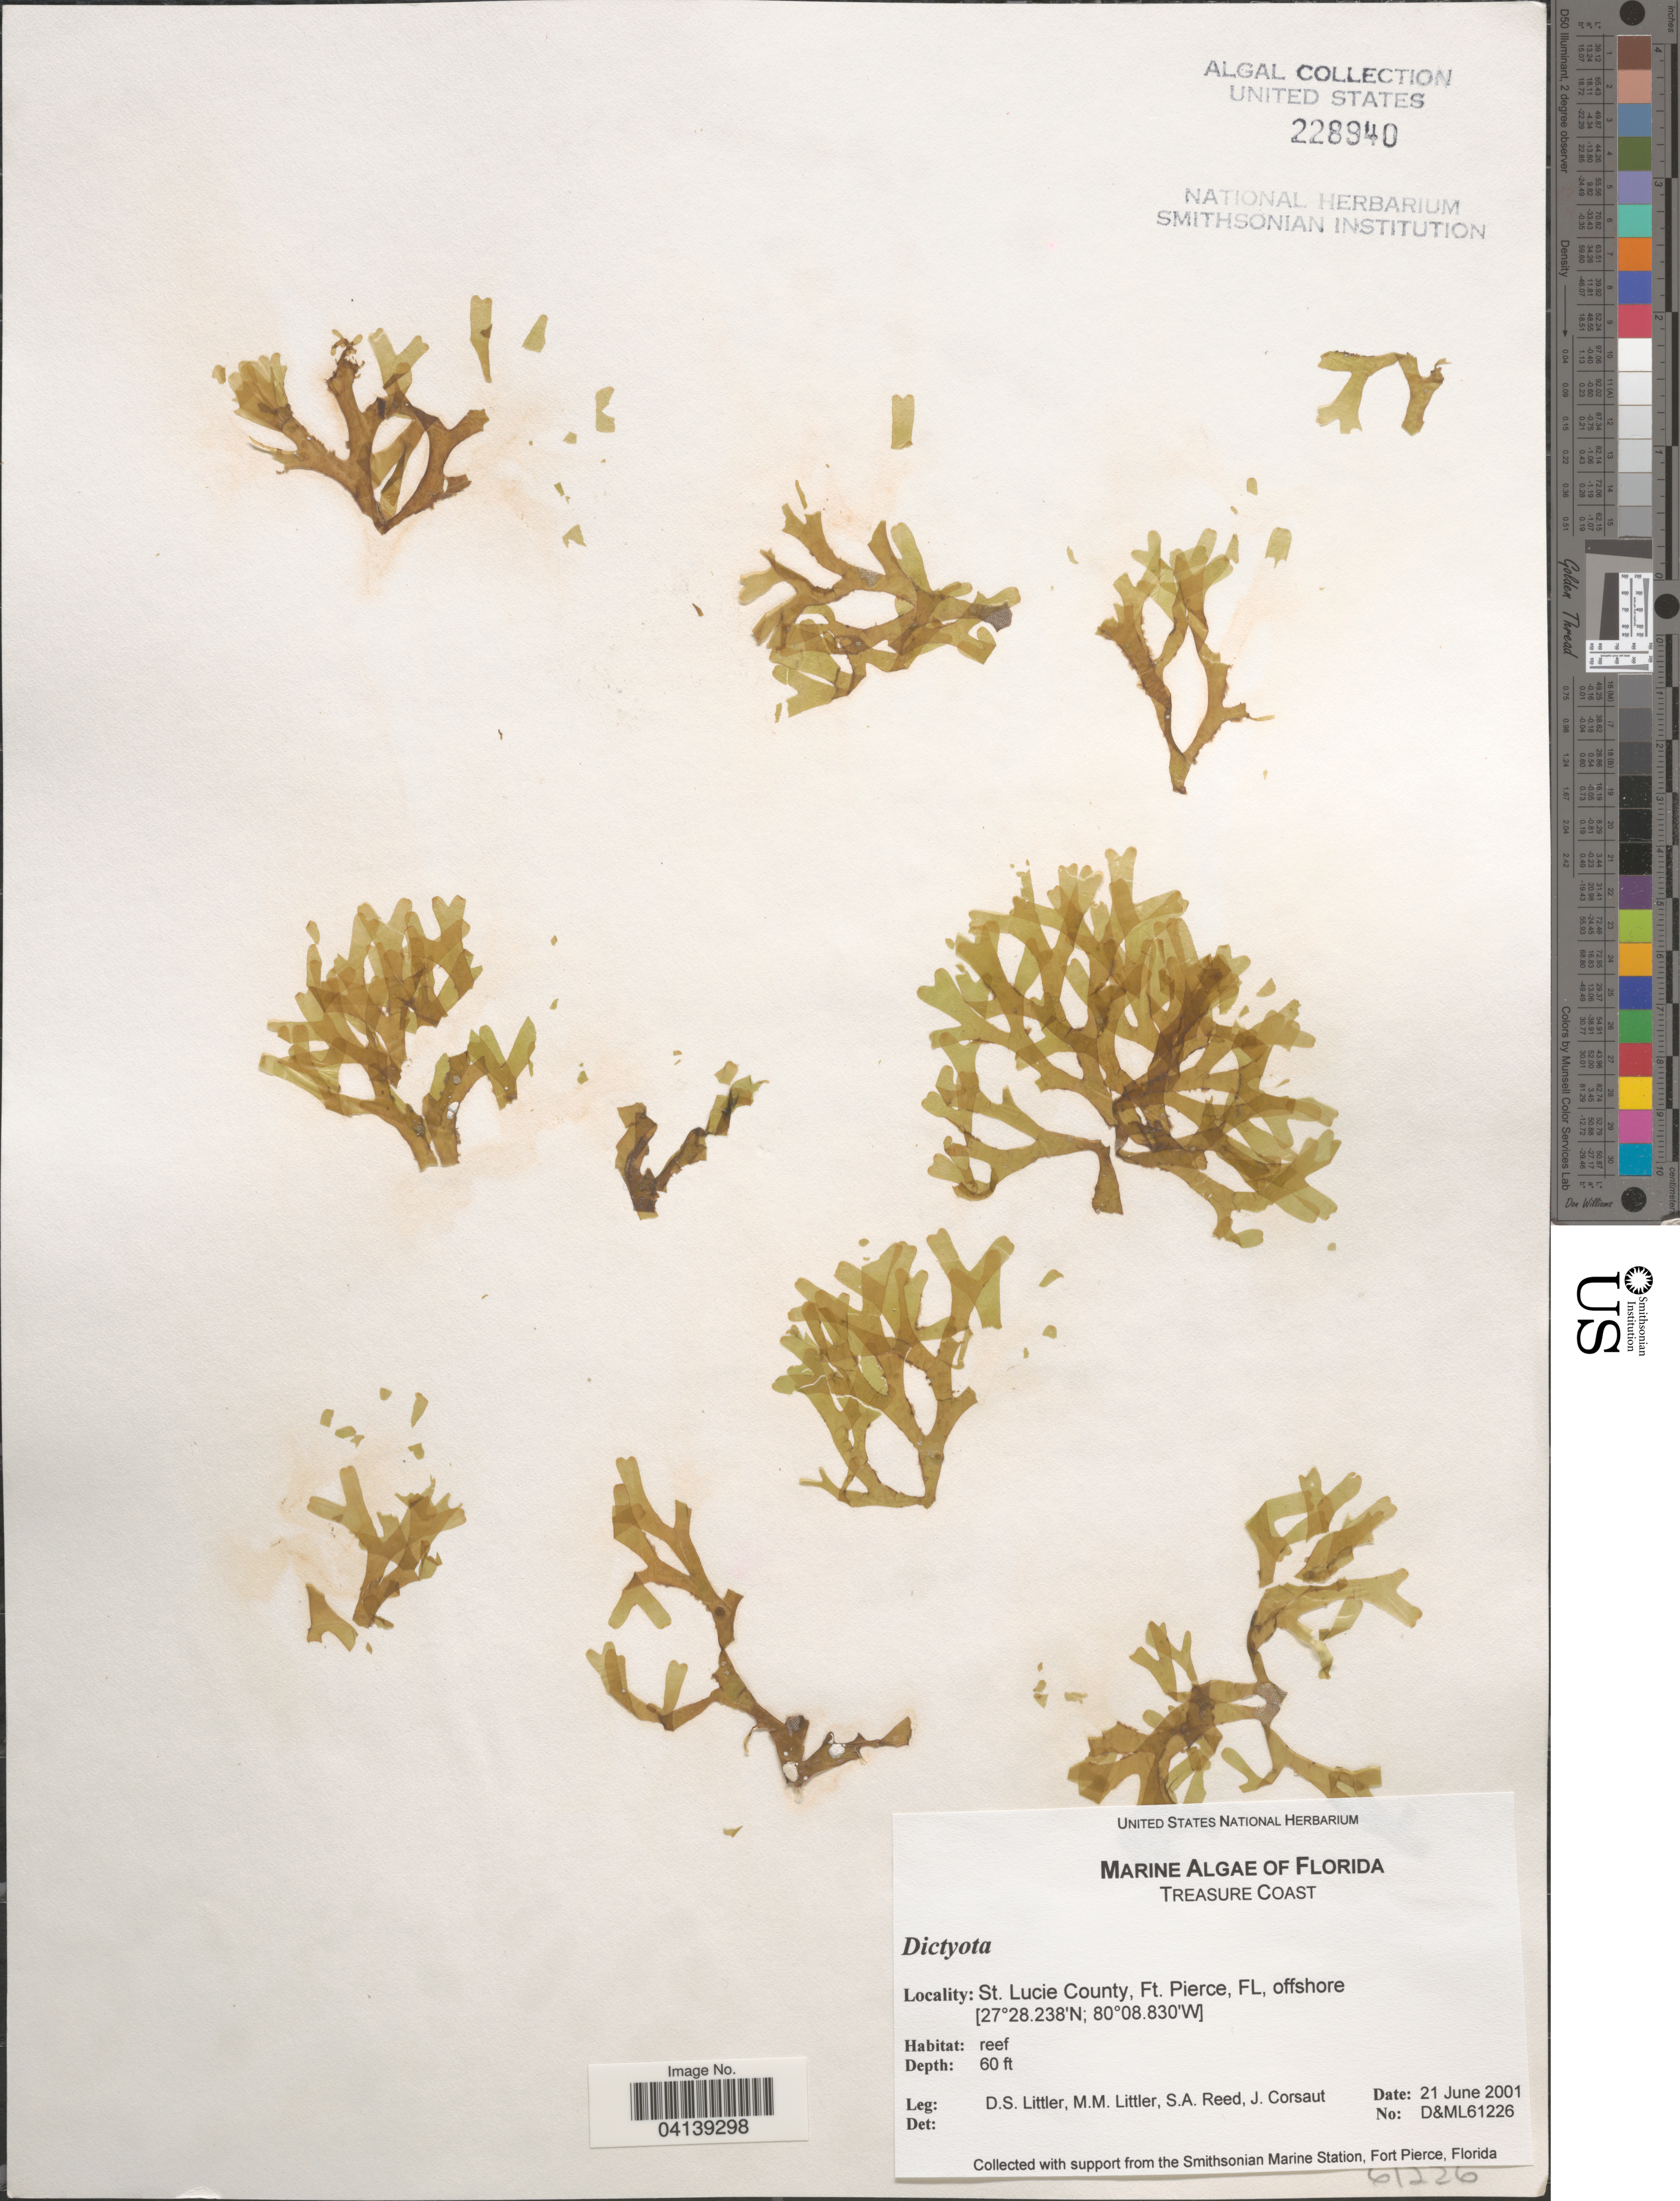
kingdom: Chromista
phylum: Ochrophyta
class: Phaeophyceae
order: Dictyotales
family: Dictyotaceae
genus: Dictyota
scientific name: Dictyota sp.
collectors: D. S. Littler, S. Reed & J. Corsaut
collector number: D&ML61226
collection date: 2001-06-21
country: United States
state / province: Florida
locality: Treasure Coast. St. Lucie County, Ft. Pierce, offshore.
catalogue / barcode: US 228940